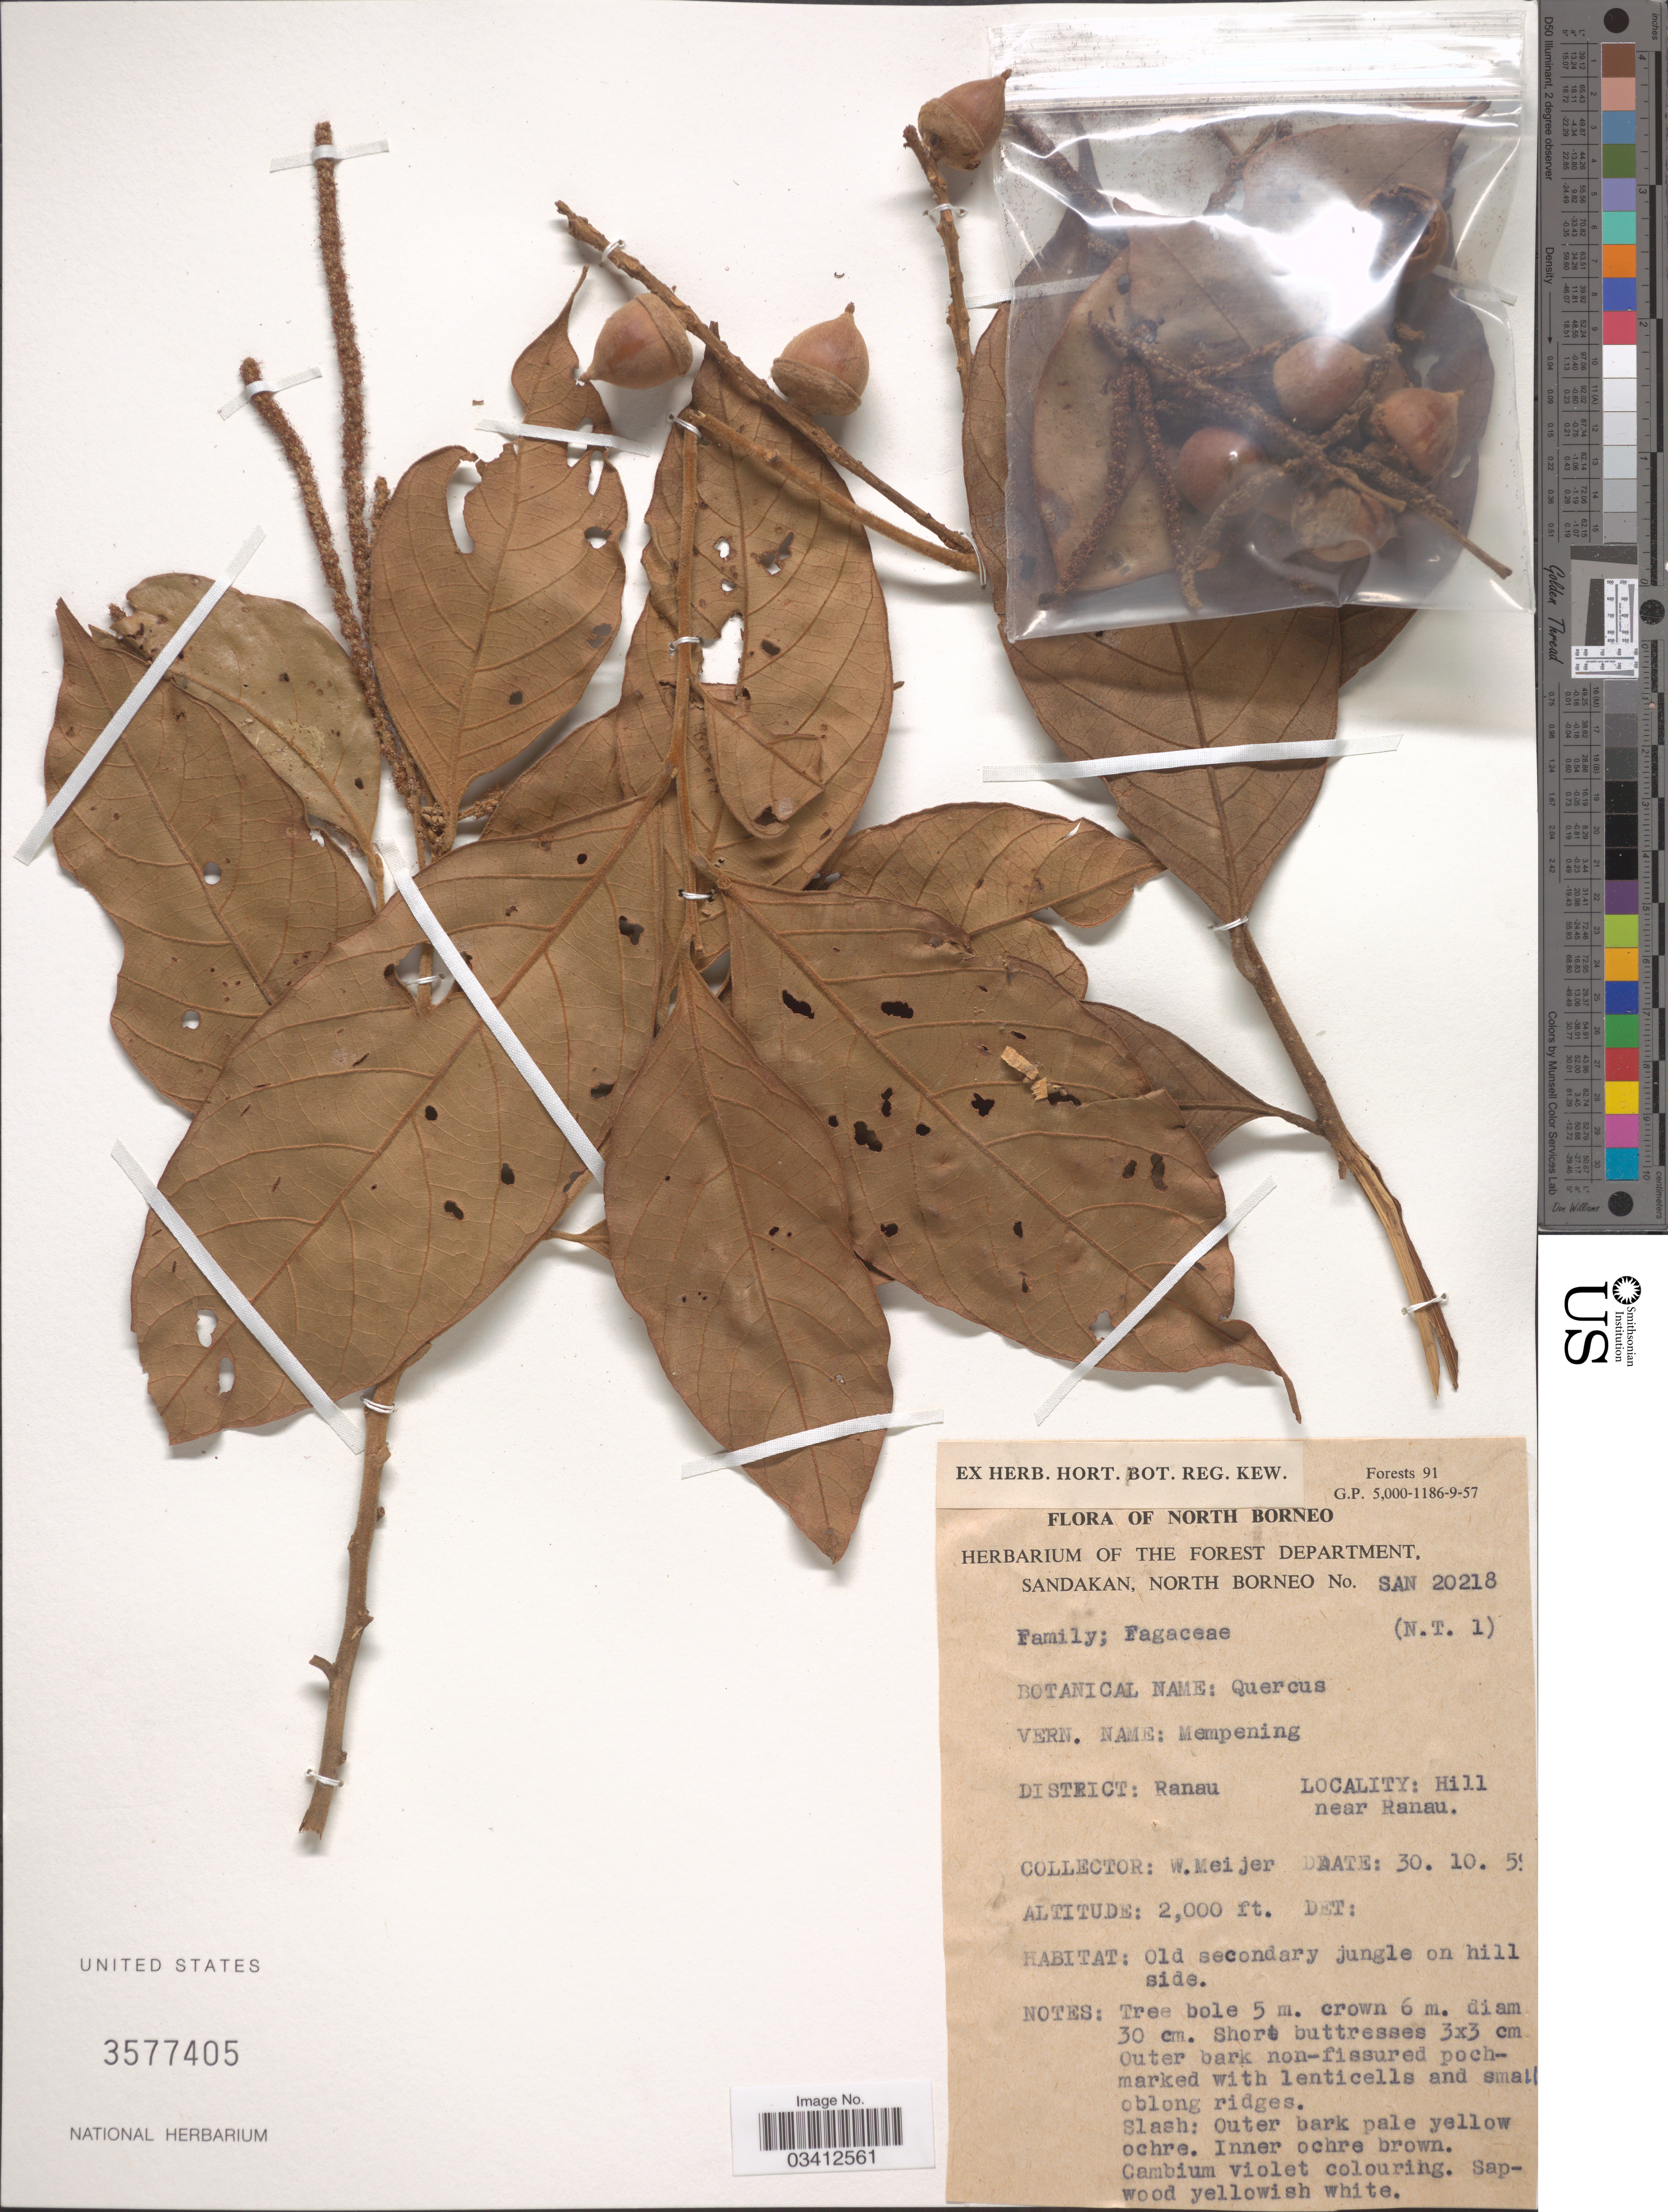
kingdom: Plantae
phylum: Tracheophyta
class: Magnoliopsida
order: Fagales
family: Fagaceae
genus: Quercus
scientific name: Quercus sp.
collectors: W. Meijer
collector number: SAN 20218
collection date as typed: Transcribed d/m/y: 30/10/59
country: Malaysia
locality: North Borneo. District: Ranau. Hill near Ranau.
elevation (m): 610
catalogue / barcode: US 3577405